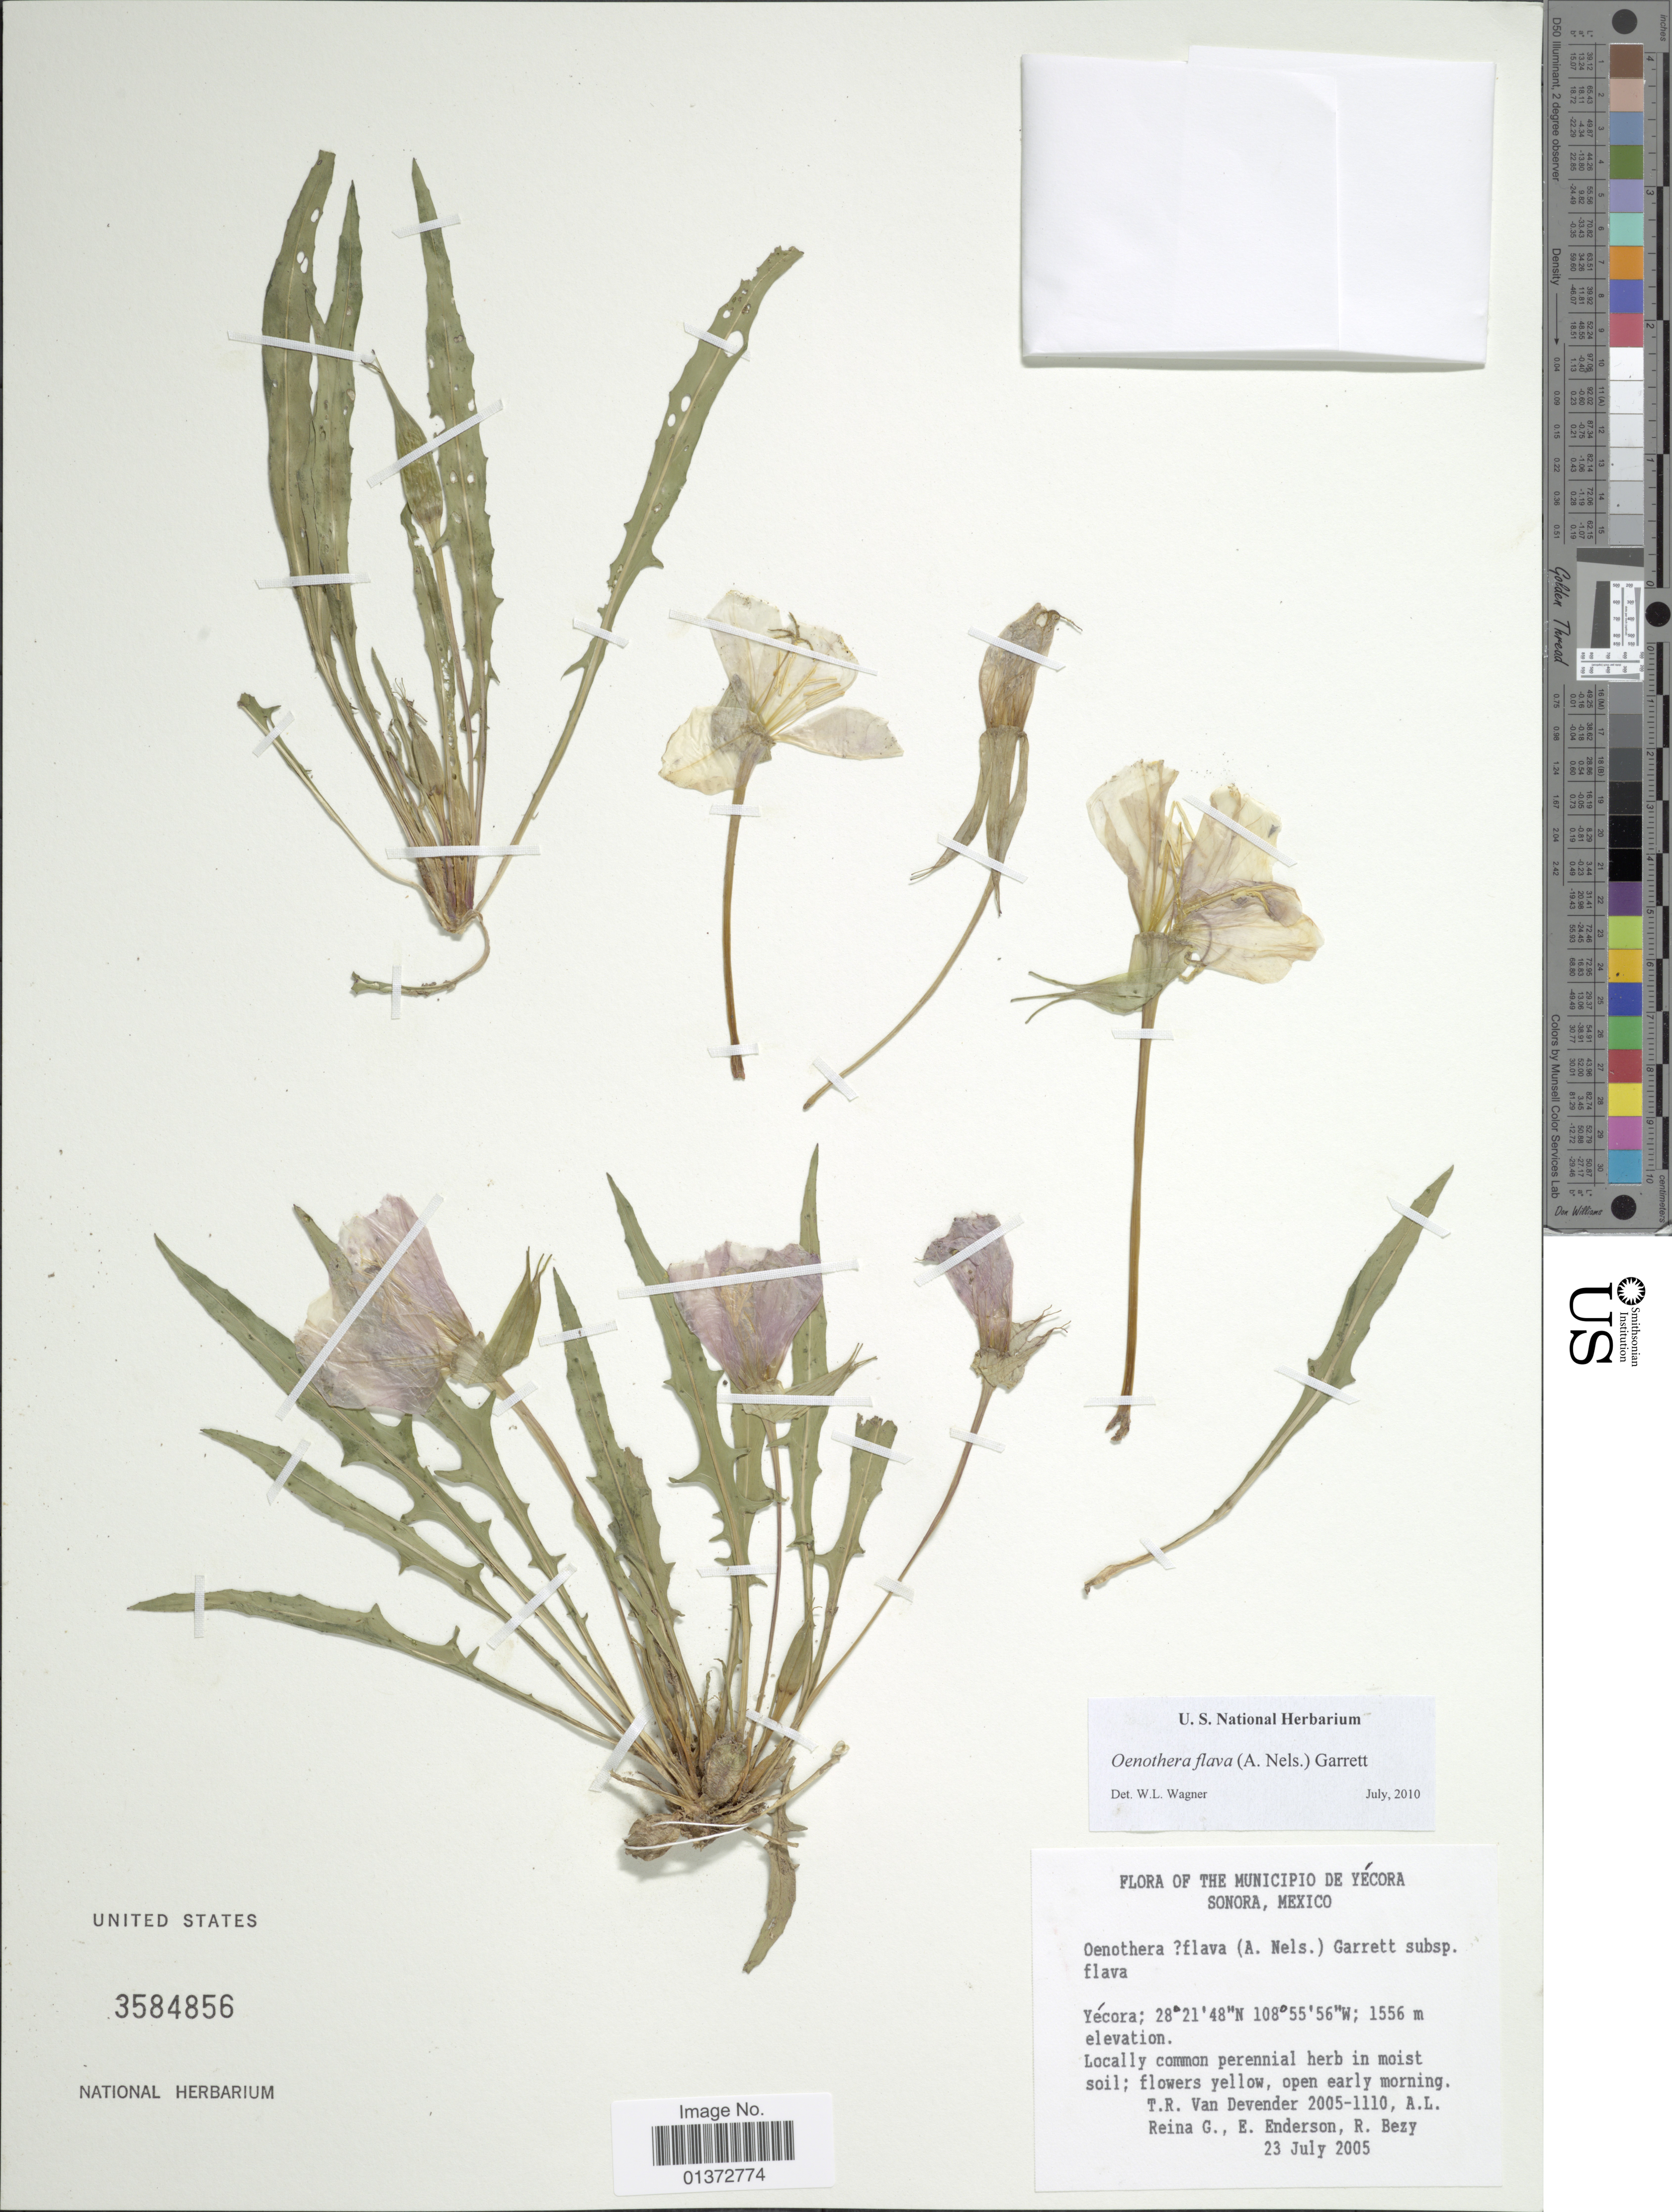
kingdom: Plantae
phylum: Tracheophyta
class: Magnoliopsida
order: Myrtales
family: Onagraceae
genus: Oenothera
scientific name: Oenothera flava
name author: (A. Nelson) Garrett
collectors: T. R. Van Devender, A. L. Reina G., E. Enderson & R. Bezy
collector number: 2005-1110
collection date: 2005-07-23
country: Mexico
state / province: Sonora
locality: Yécora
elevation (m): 1556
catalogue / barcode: US 3584856